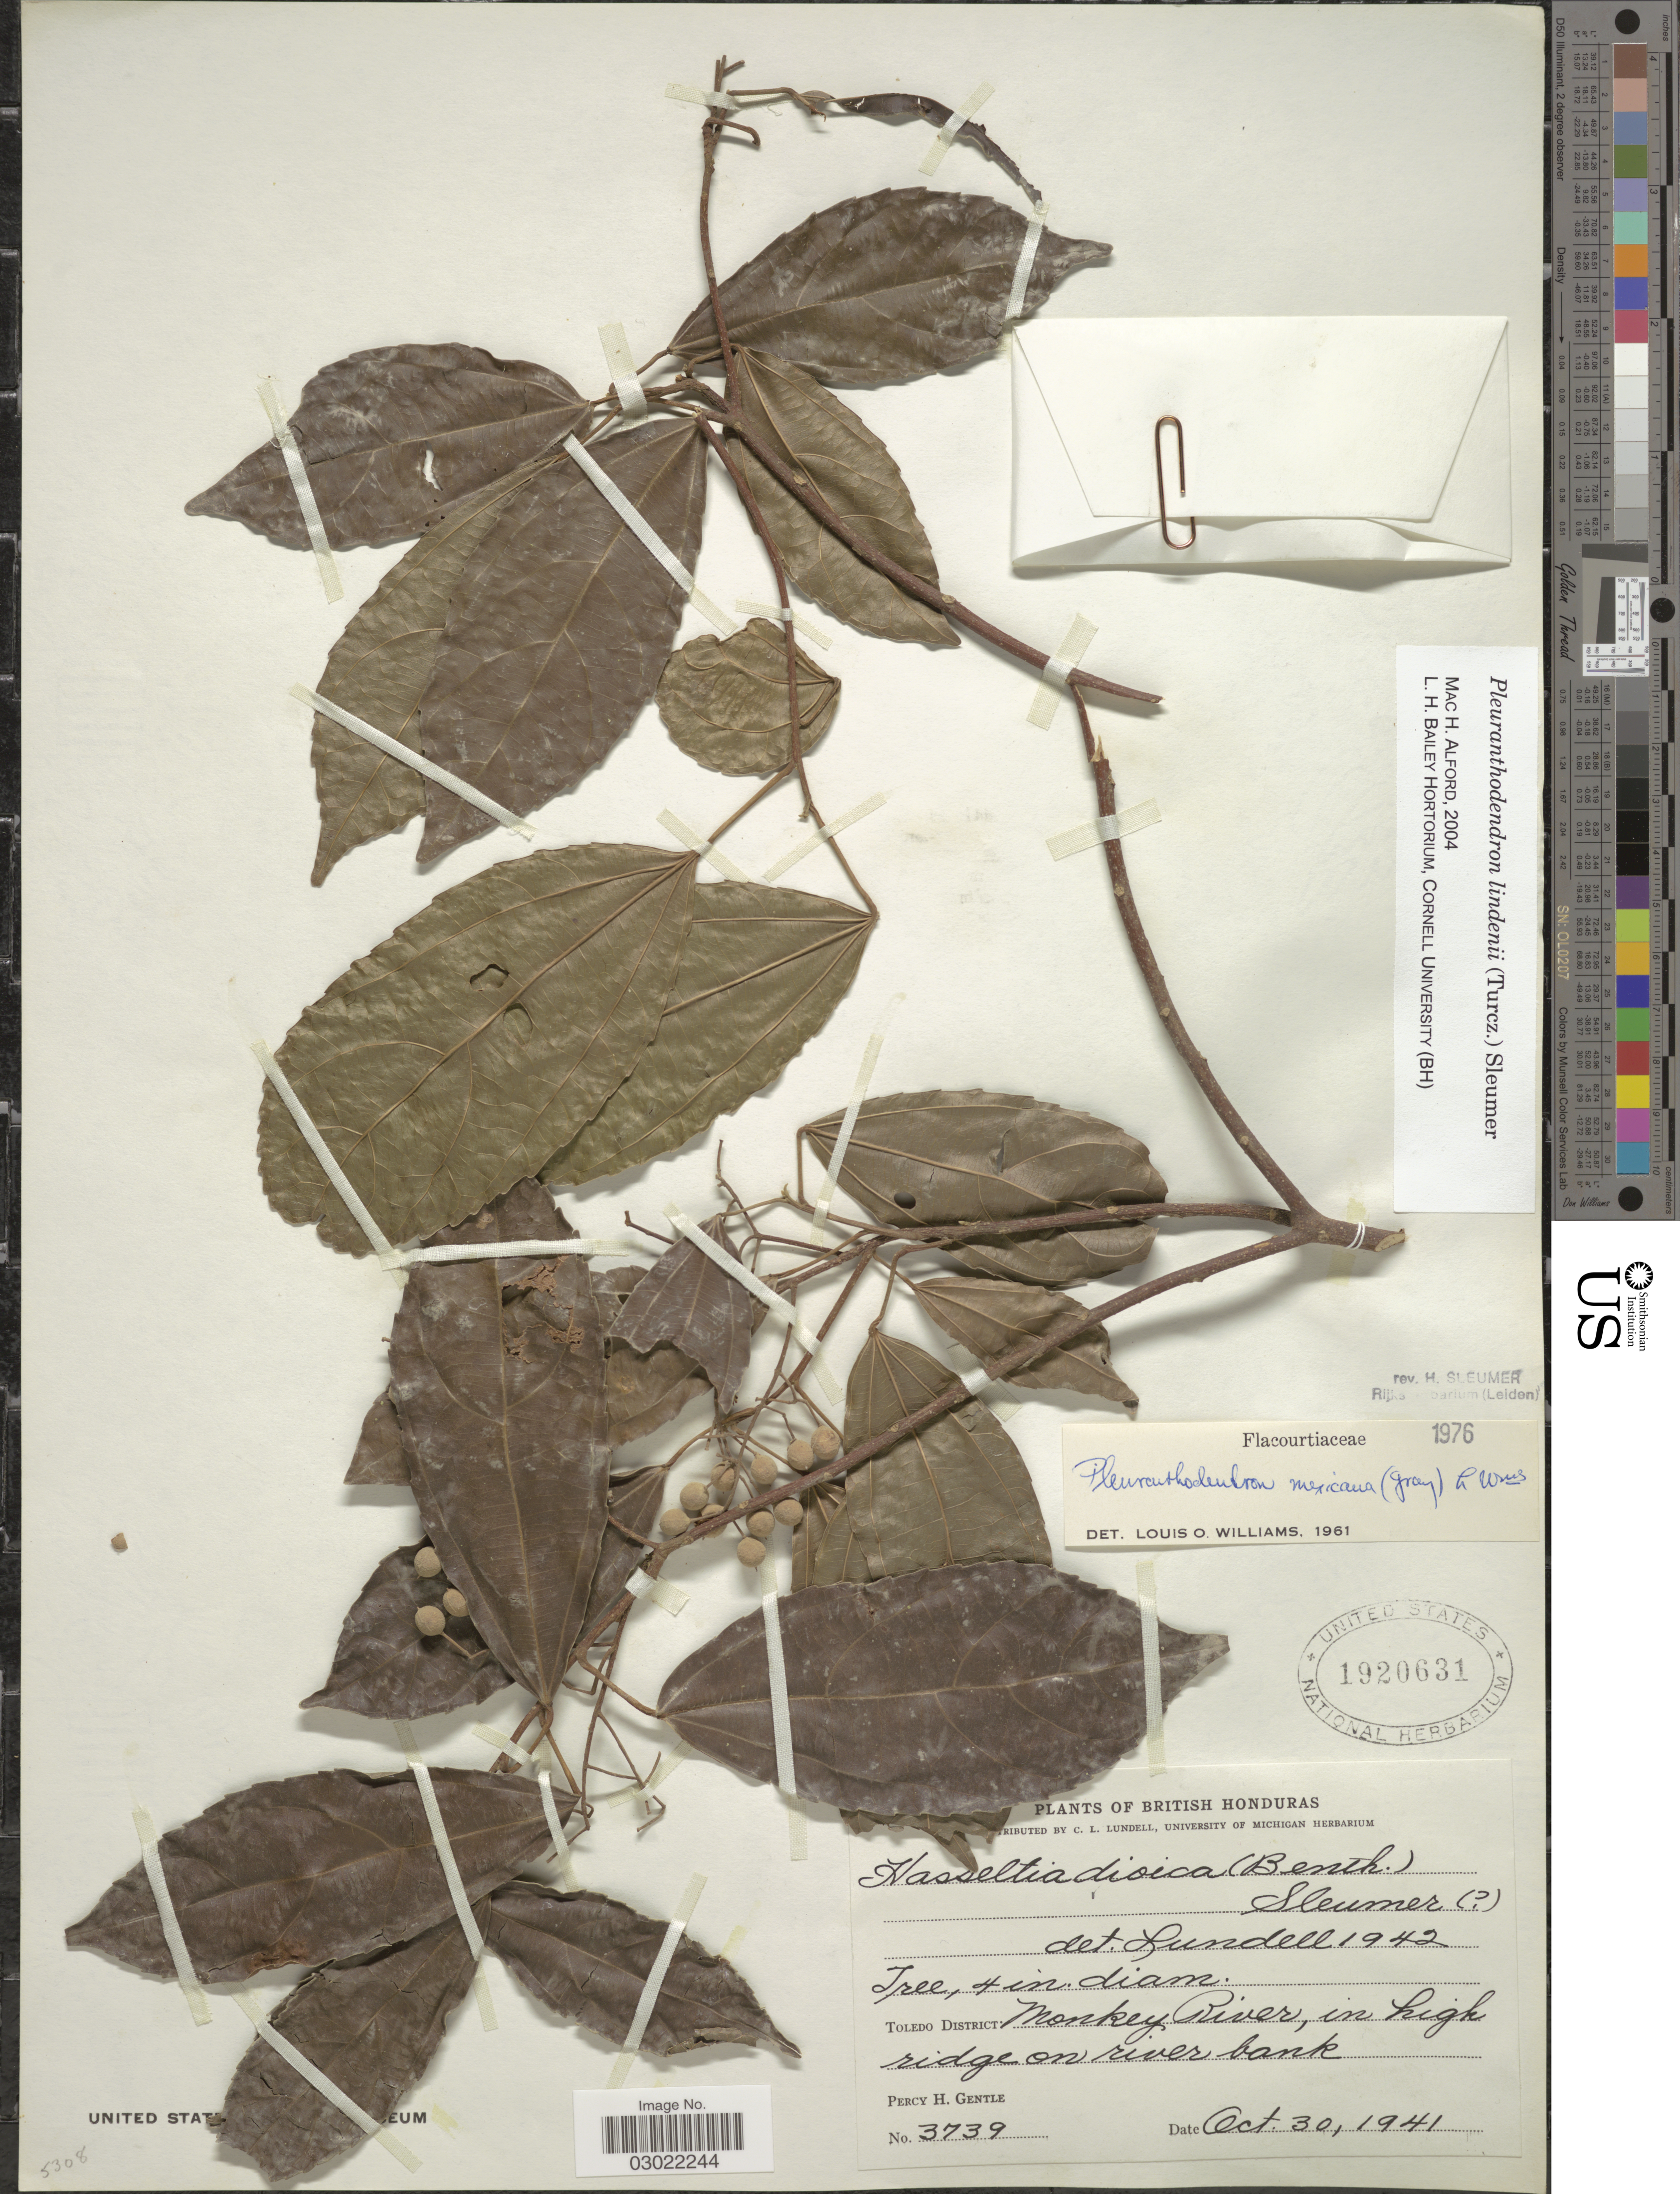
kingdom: Plantae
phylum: Tracheophyta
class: Magnoliopsida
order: Malpighiales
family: Salicaceae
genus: Pleuranthodendron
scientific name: Pleuranthodendron lindenii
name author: (Turcz.) Sleumer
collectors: P. H. Gentle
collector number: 3739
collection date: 1941-10-30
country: Belize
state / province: Toledo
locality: British Honduras. Toledo District: Monkey River, in high ridge on river bank.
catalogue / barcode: US 1920631